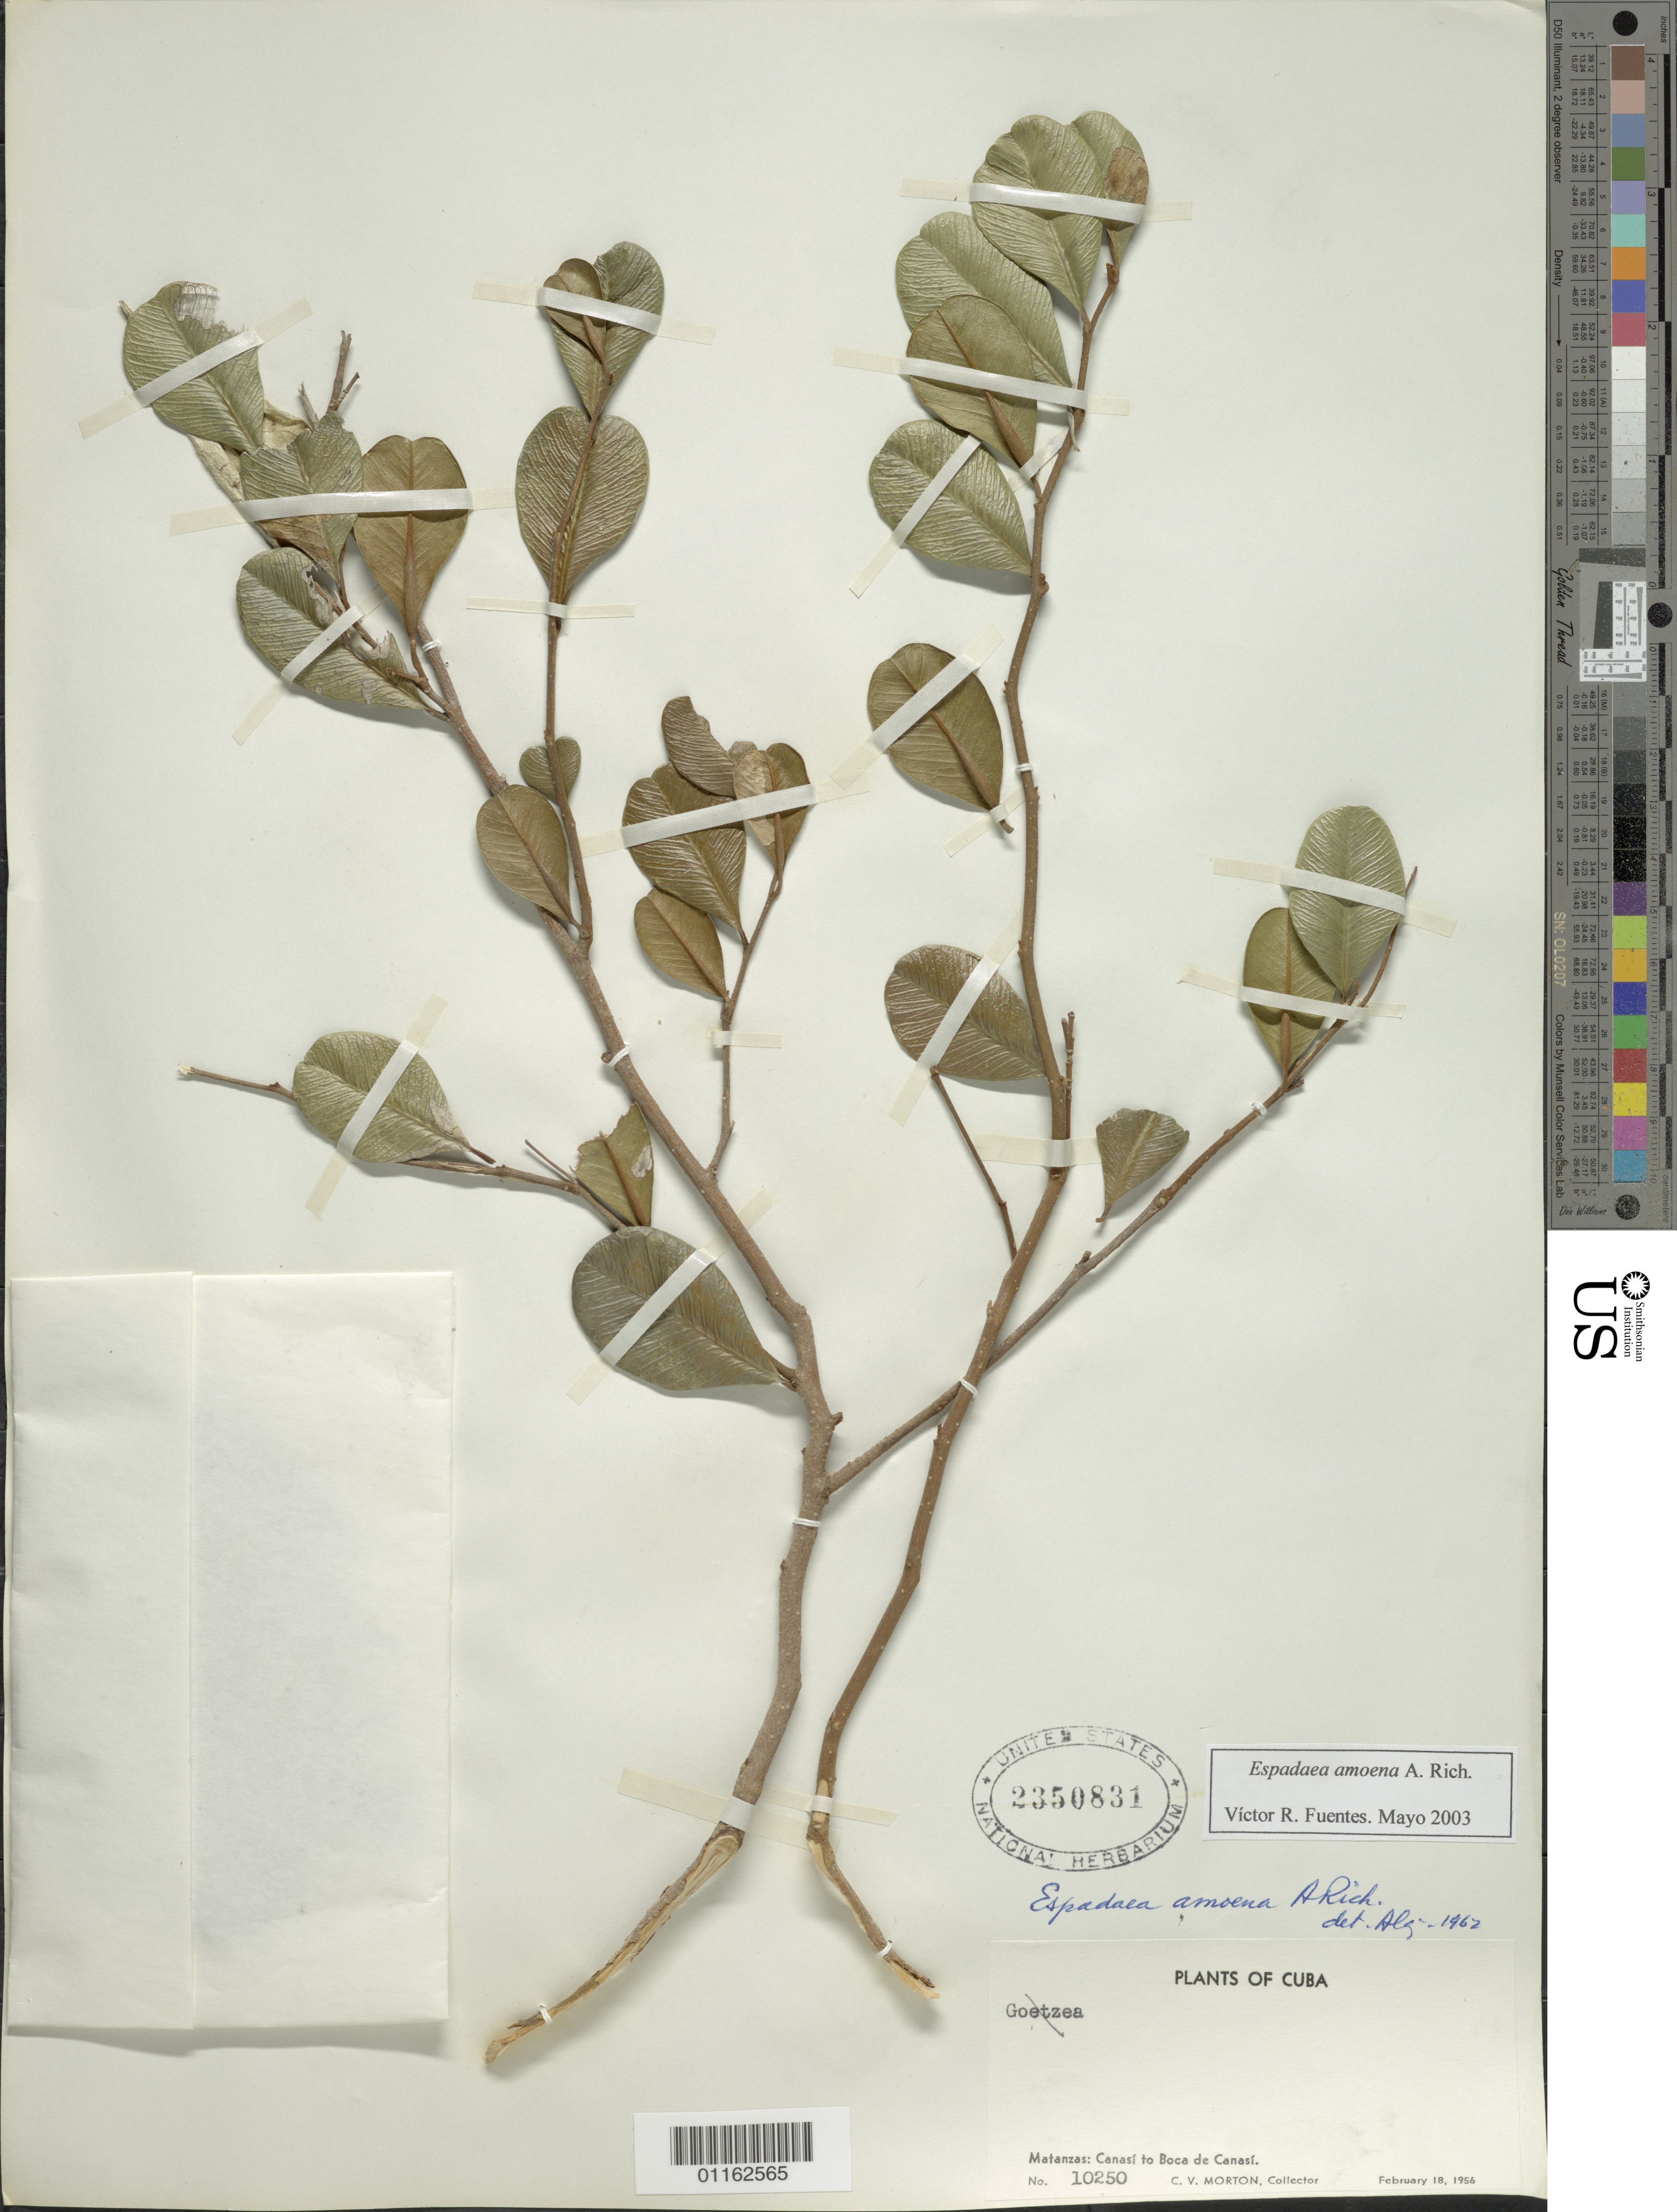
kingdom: Plantae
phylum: Tracheophyta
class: Magnoliopsida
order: Solanales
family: Solanaceae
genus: Espadaea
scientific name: Espadaea amoena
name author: A. Rich.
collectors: C. V. Morton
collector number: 10250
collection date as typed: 18 Feb 1956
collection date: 1956-02-18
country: Cuba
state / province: Matanzas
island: Cuba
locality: Canasi to Boca de Canasi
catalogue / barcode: US 2350831